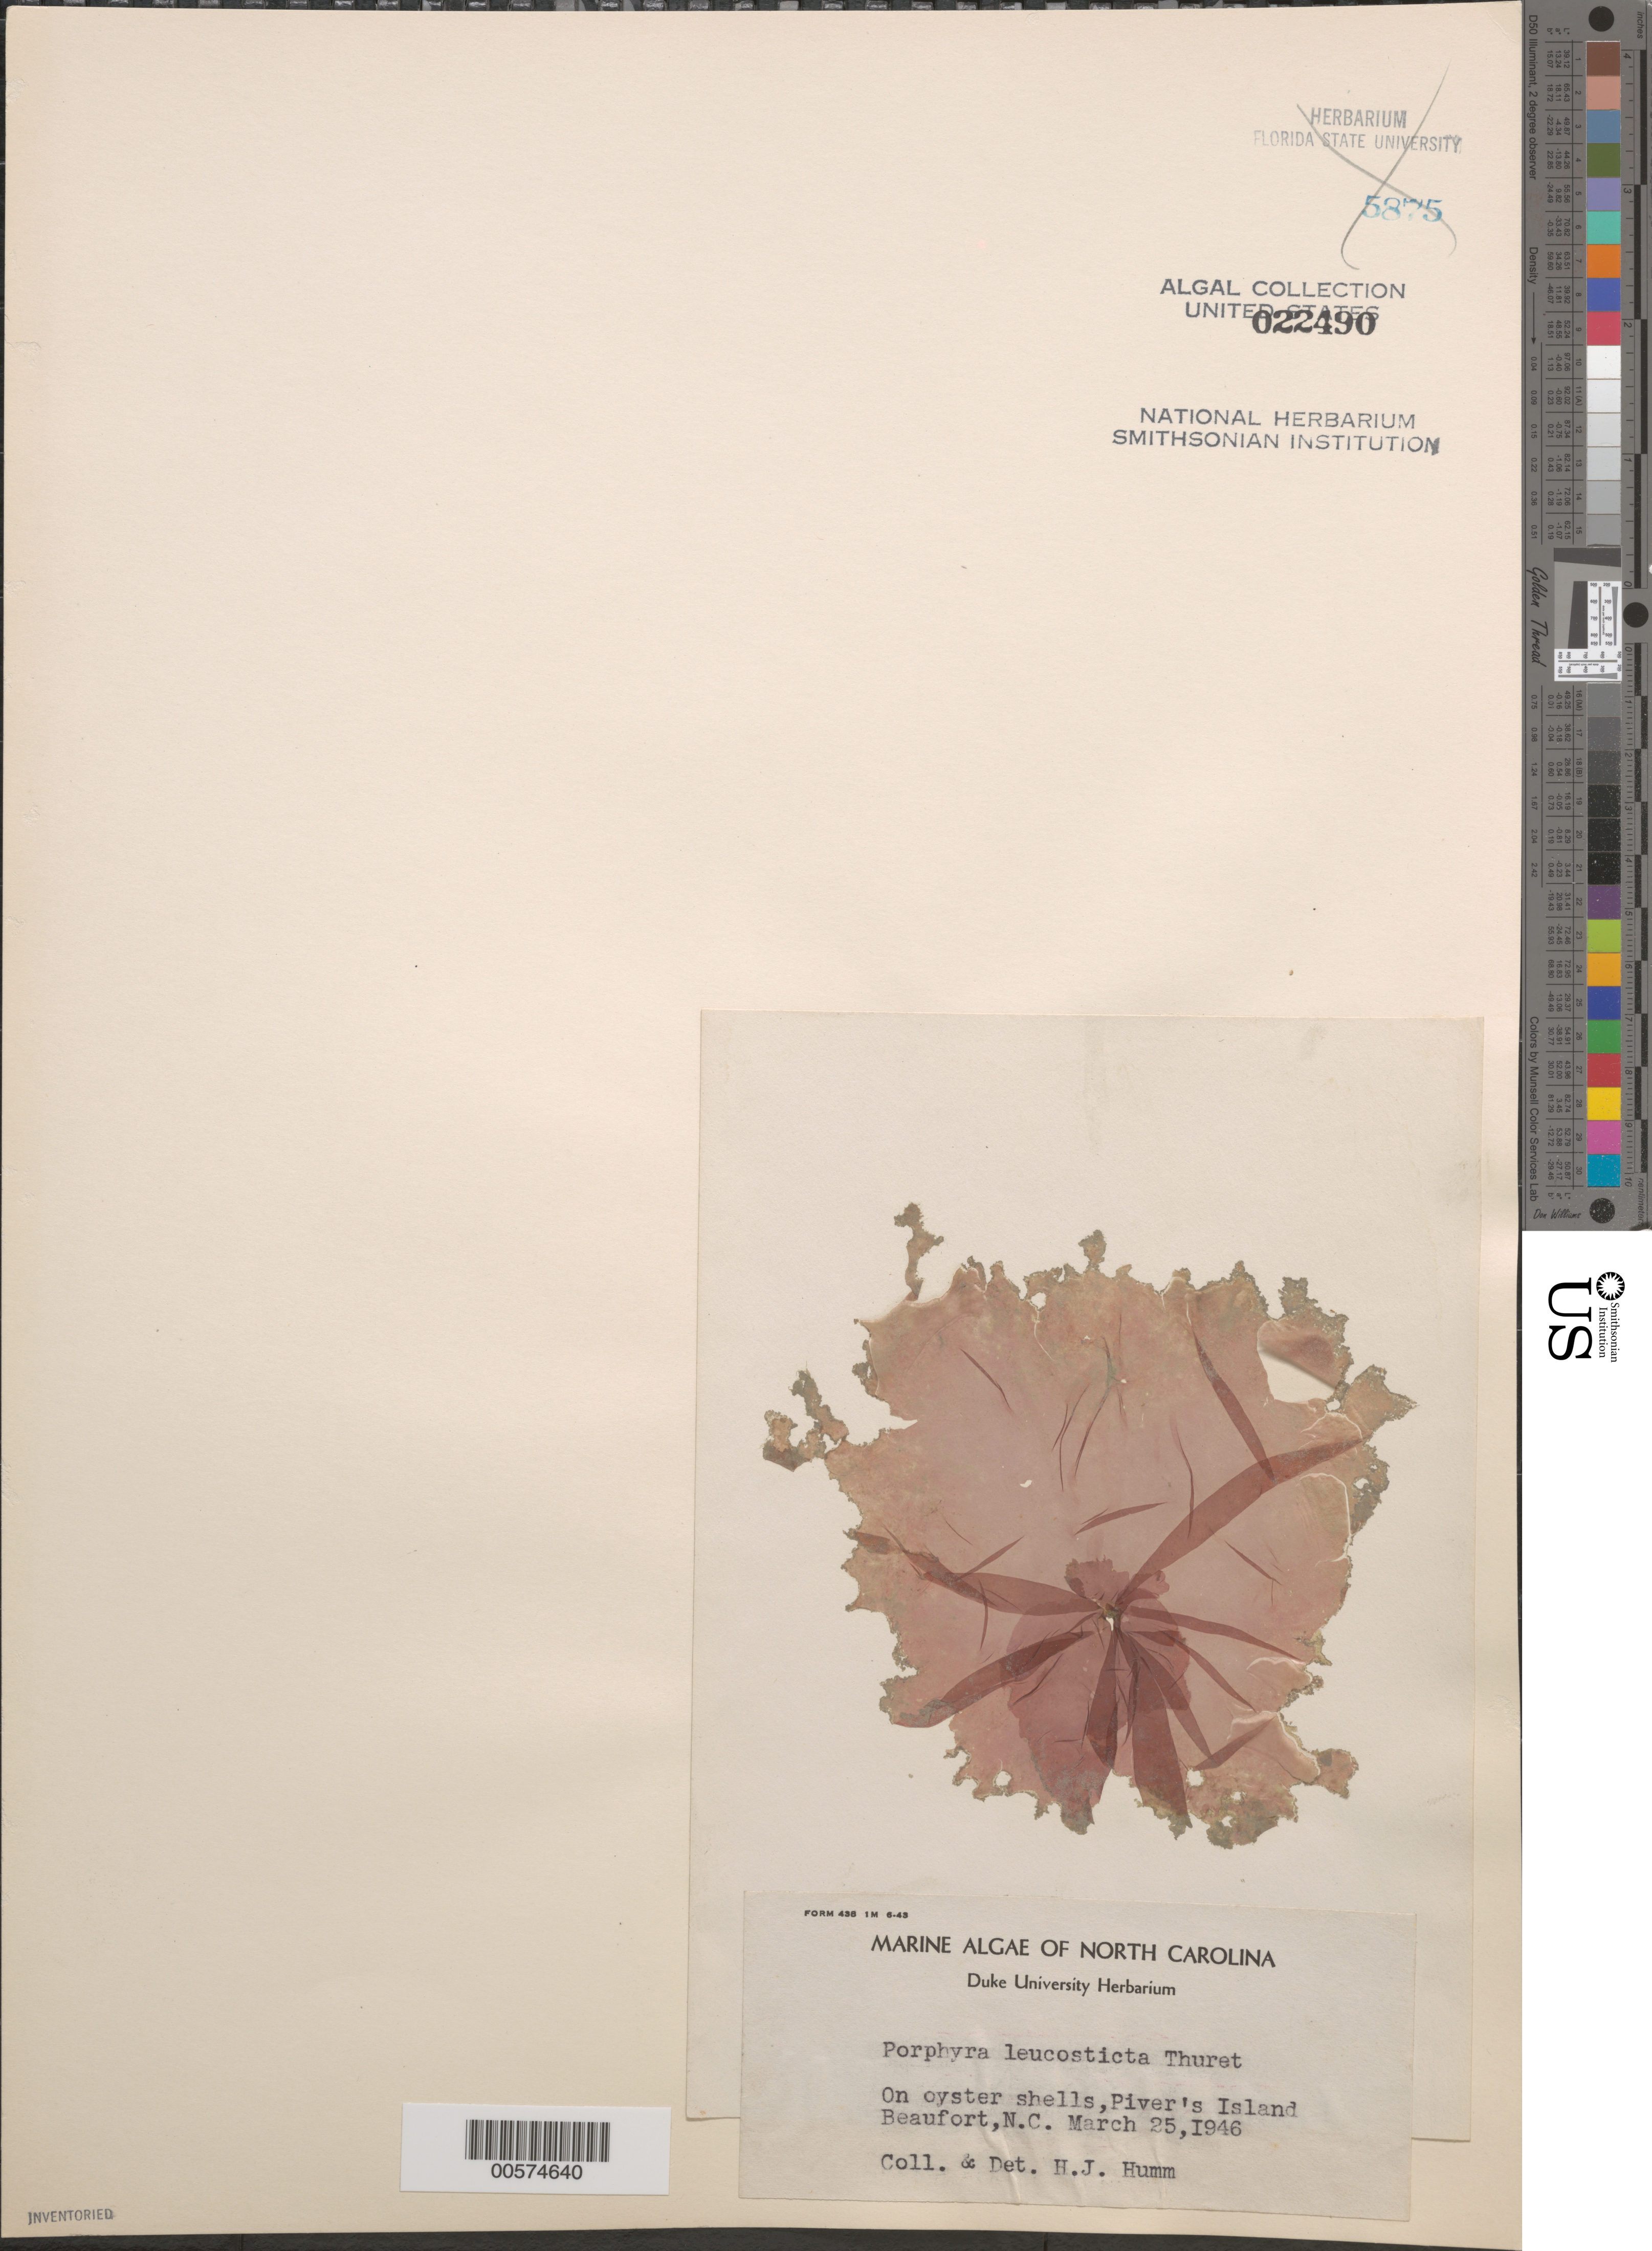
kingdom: Plantae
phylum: Rhodophyta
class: Bangiophyceae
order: Bangiales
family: Bangiaceae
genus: Pyropia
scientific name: Pyropia leucosticta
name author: (Thuret) Neefus & J. Brodie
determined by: Algae name updating Project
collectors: H. J. Humm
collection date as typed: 25 Mar 1946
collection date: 1946-03-25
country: United States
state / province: North Carolina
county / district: Carteret County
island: Pivers Island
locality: Beaufort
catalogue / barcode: US 22490